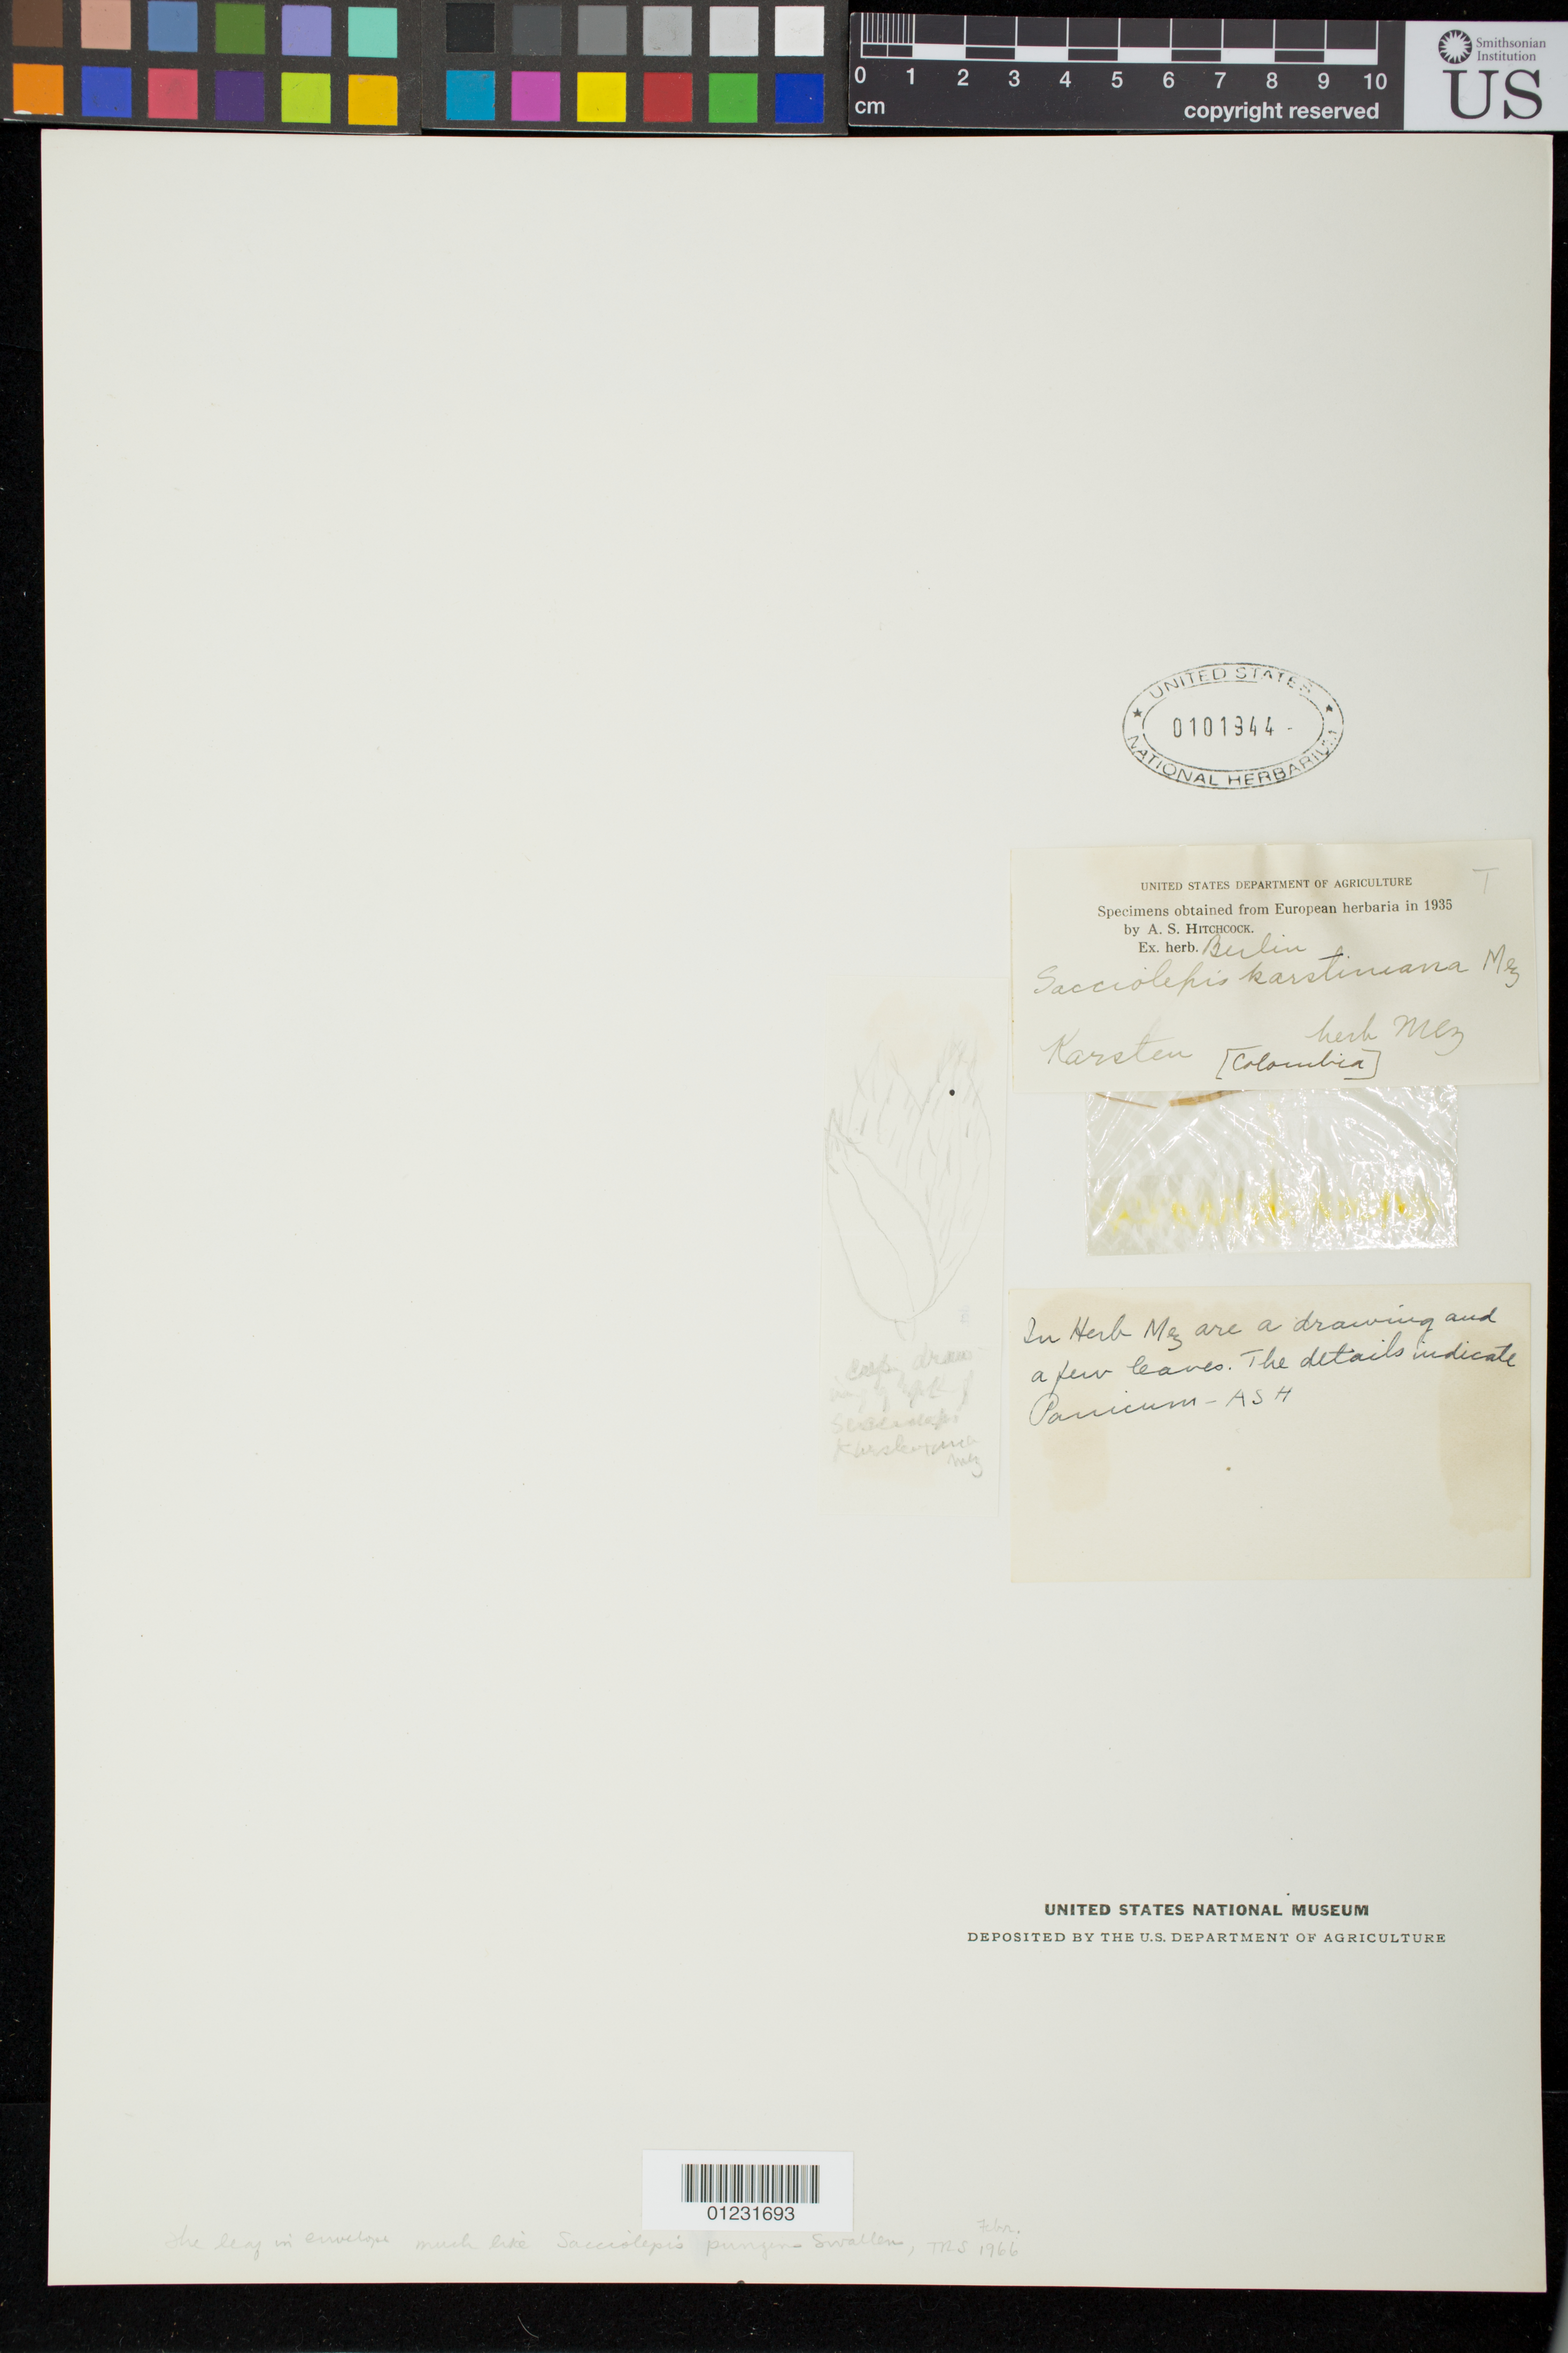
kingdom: Plantae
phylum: Tracheophyta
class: Liliopsida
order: Poales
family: Poaceae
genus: Sacciolepis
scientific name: Sacciolepis karsteniana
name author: Mez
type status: Isotype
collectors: -. Karsten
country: Colombia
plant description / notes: Fragmentary material of type specimen ex herb. Berlin.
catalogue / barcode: US 101944